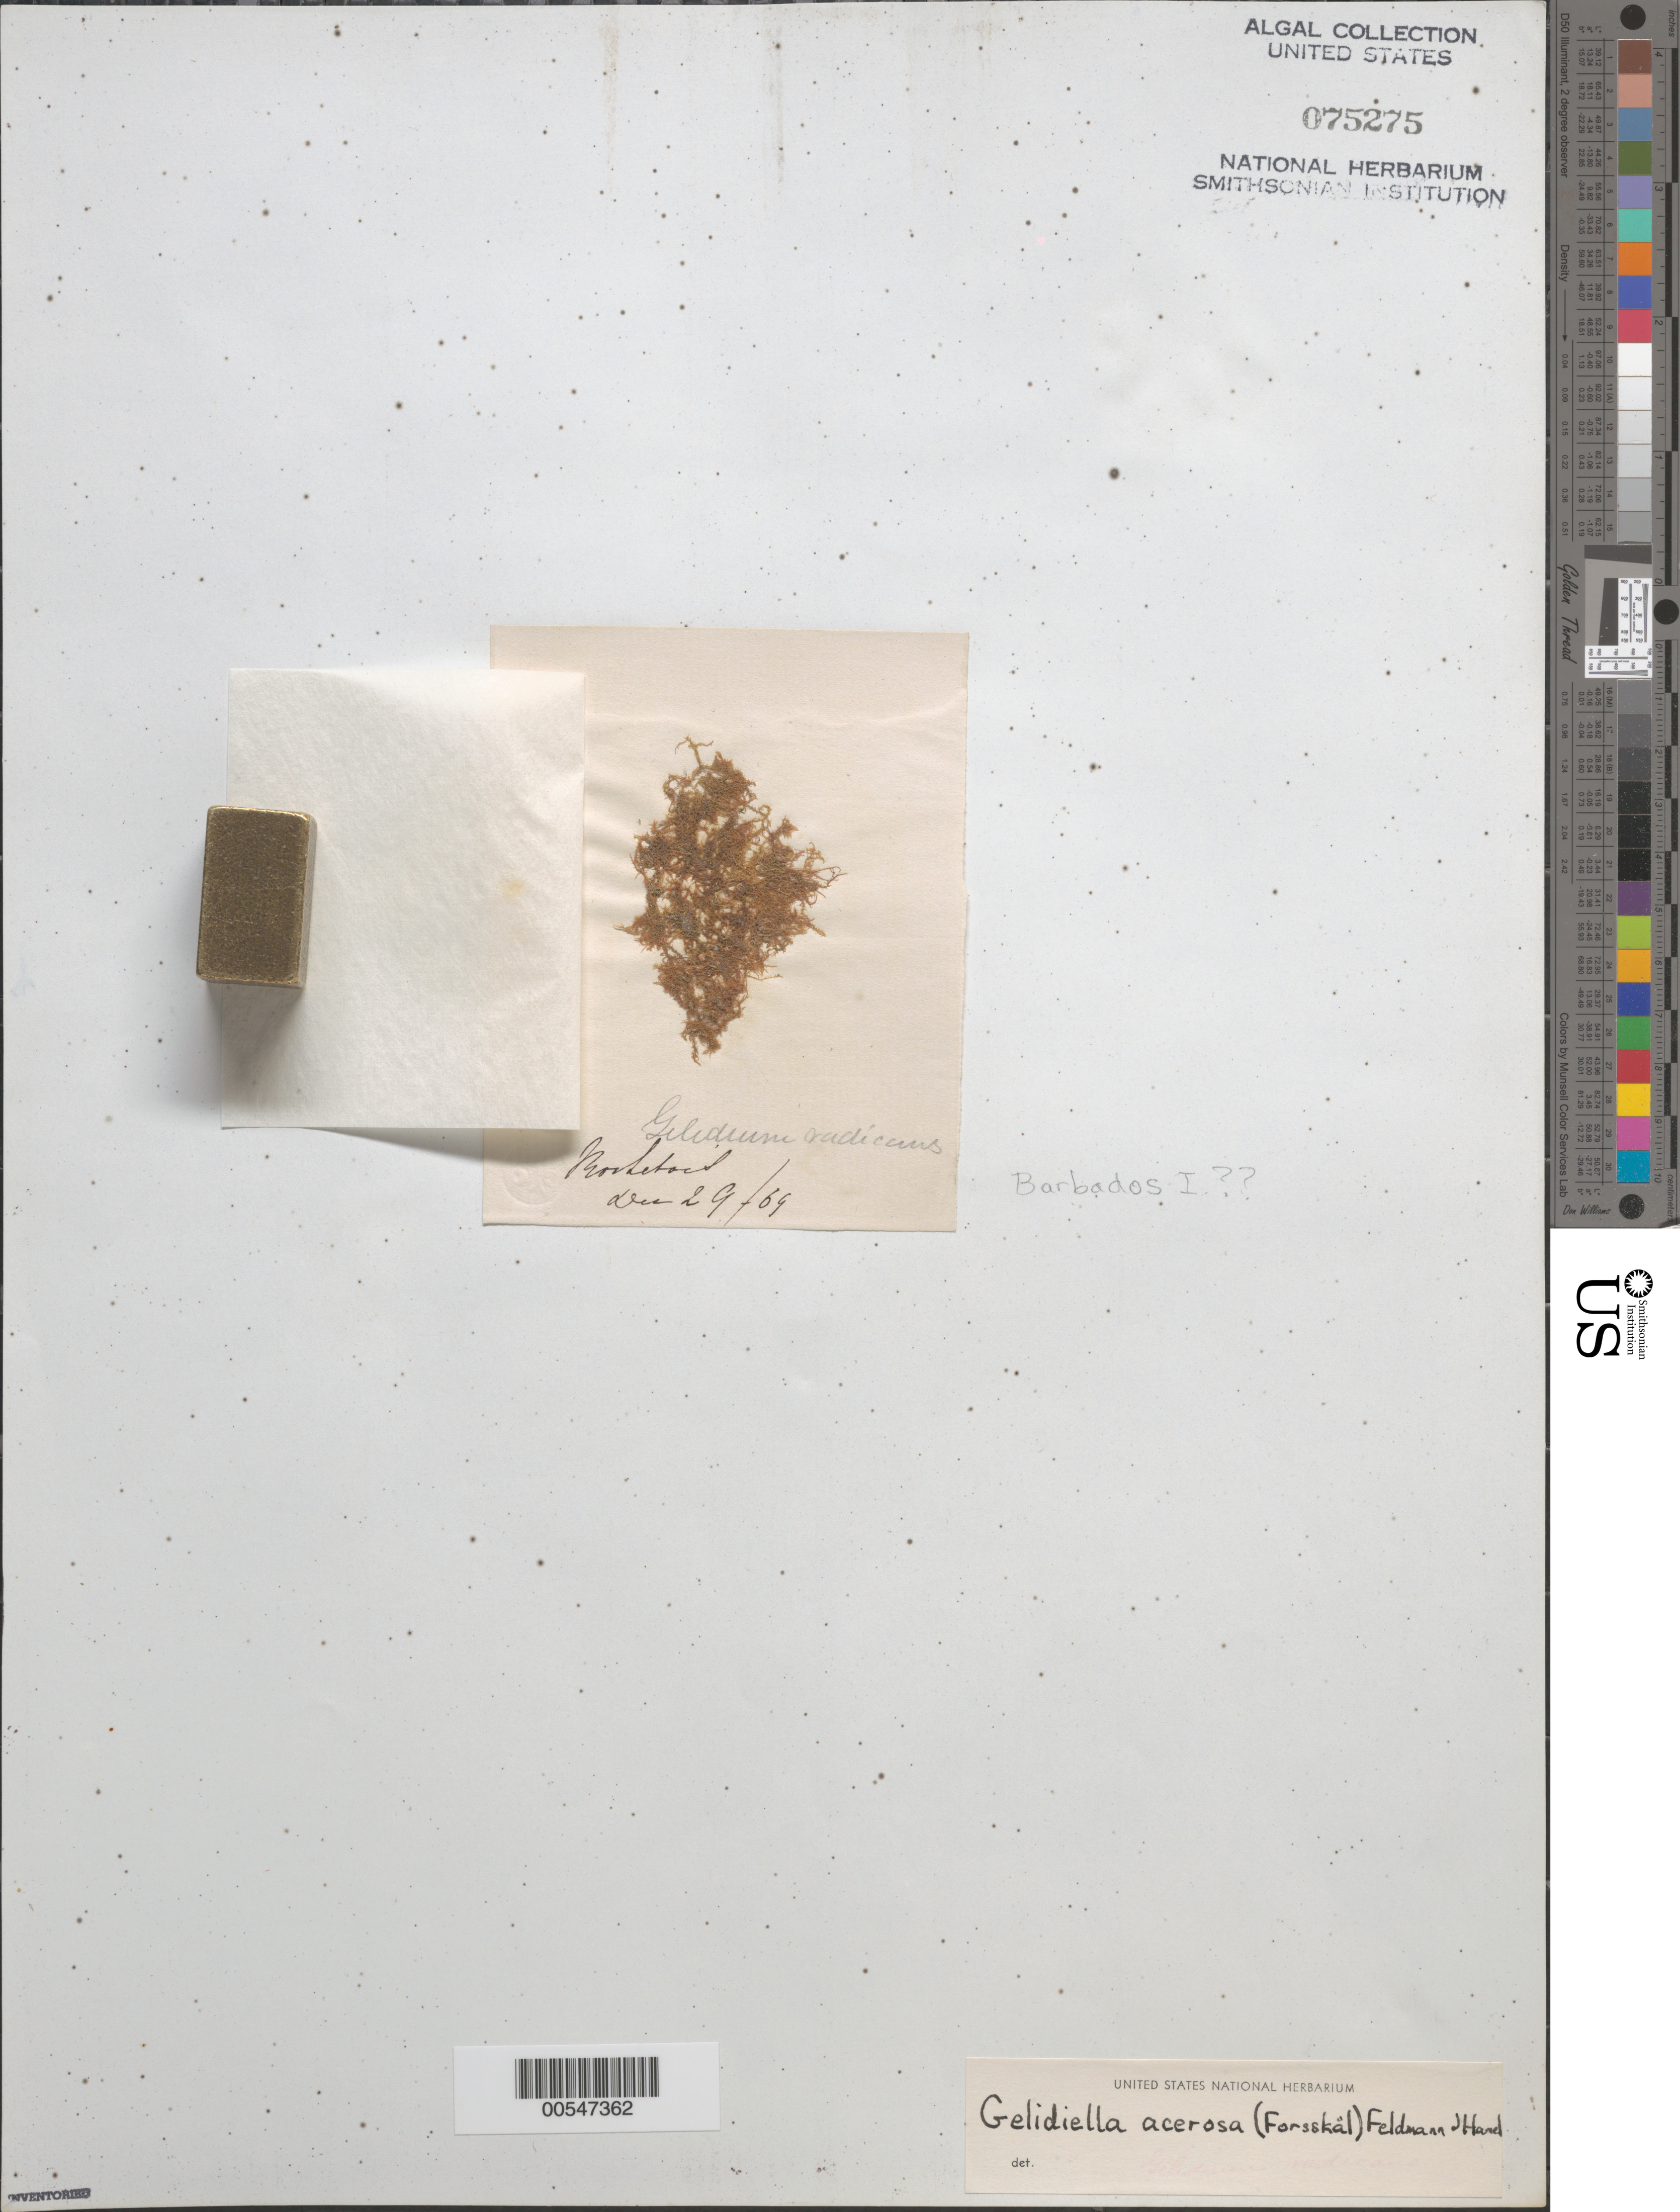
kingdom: Plantae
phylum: Rhodophyta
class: Florideophyceae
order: Gelidiales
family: Gelidiellaceae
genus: Gelidiella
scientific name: Gelidiella acerosa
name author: (Forssk.) Feldmann & G. Hamel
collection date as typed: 29 Dec 1869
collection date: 1869-12-29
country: Barbados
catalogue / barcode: US 75275